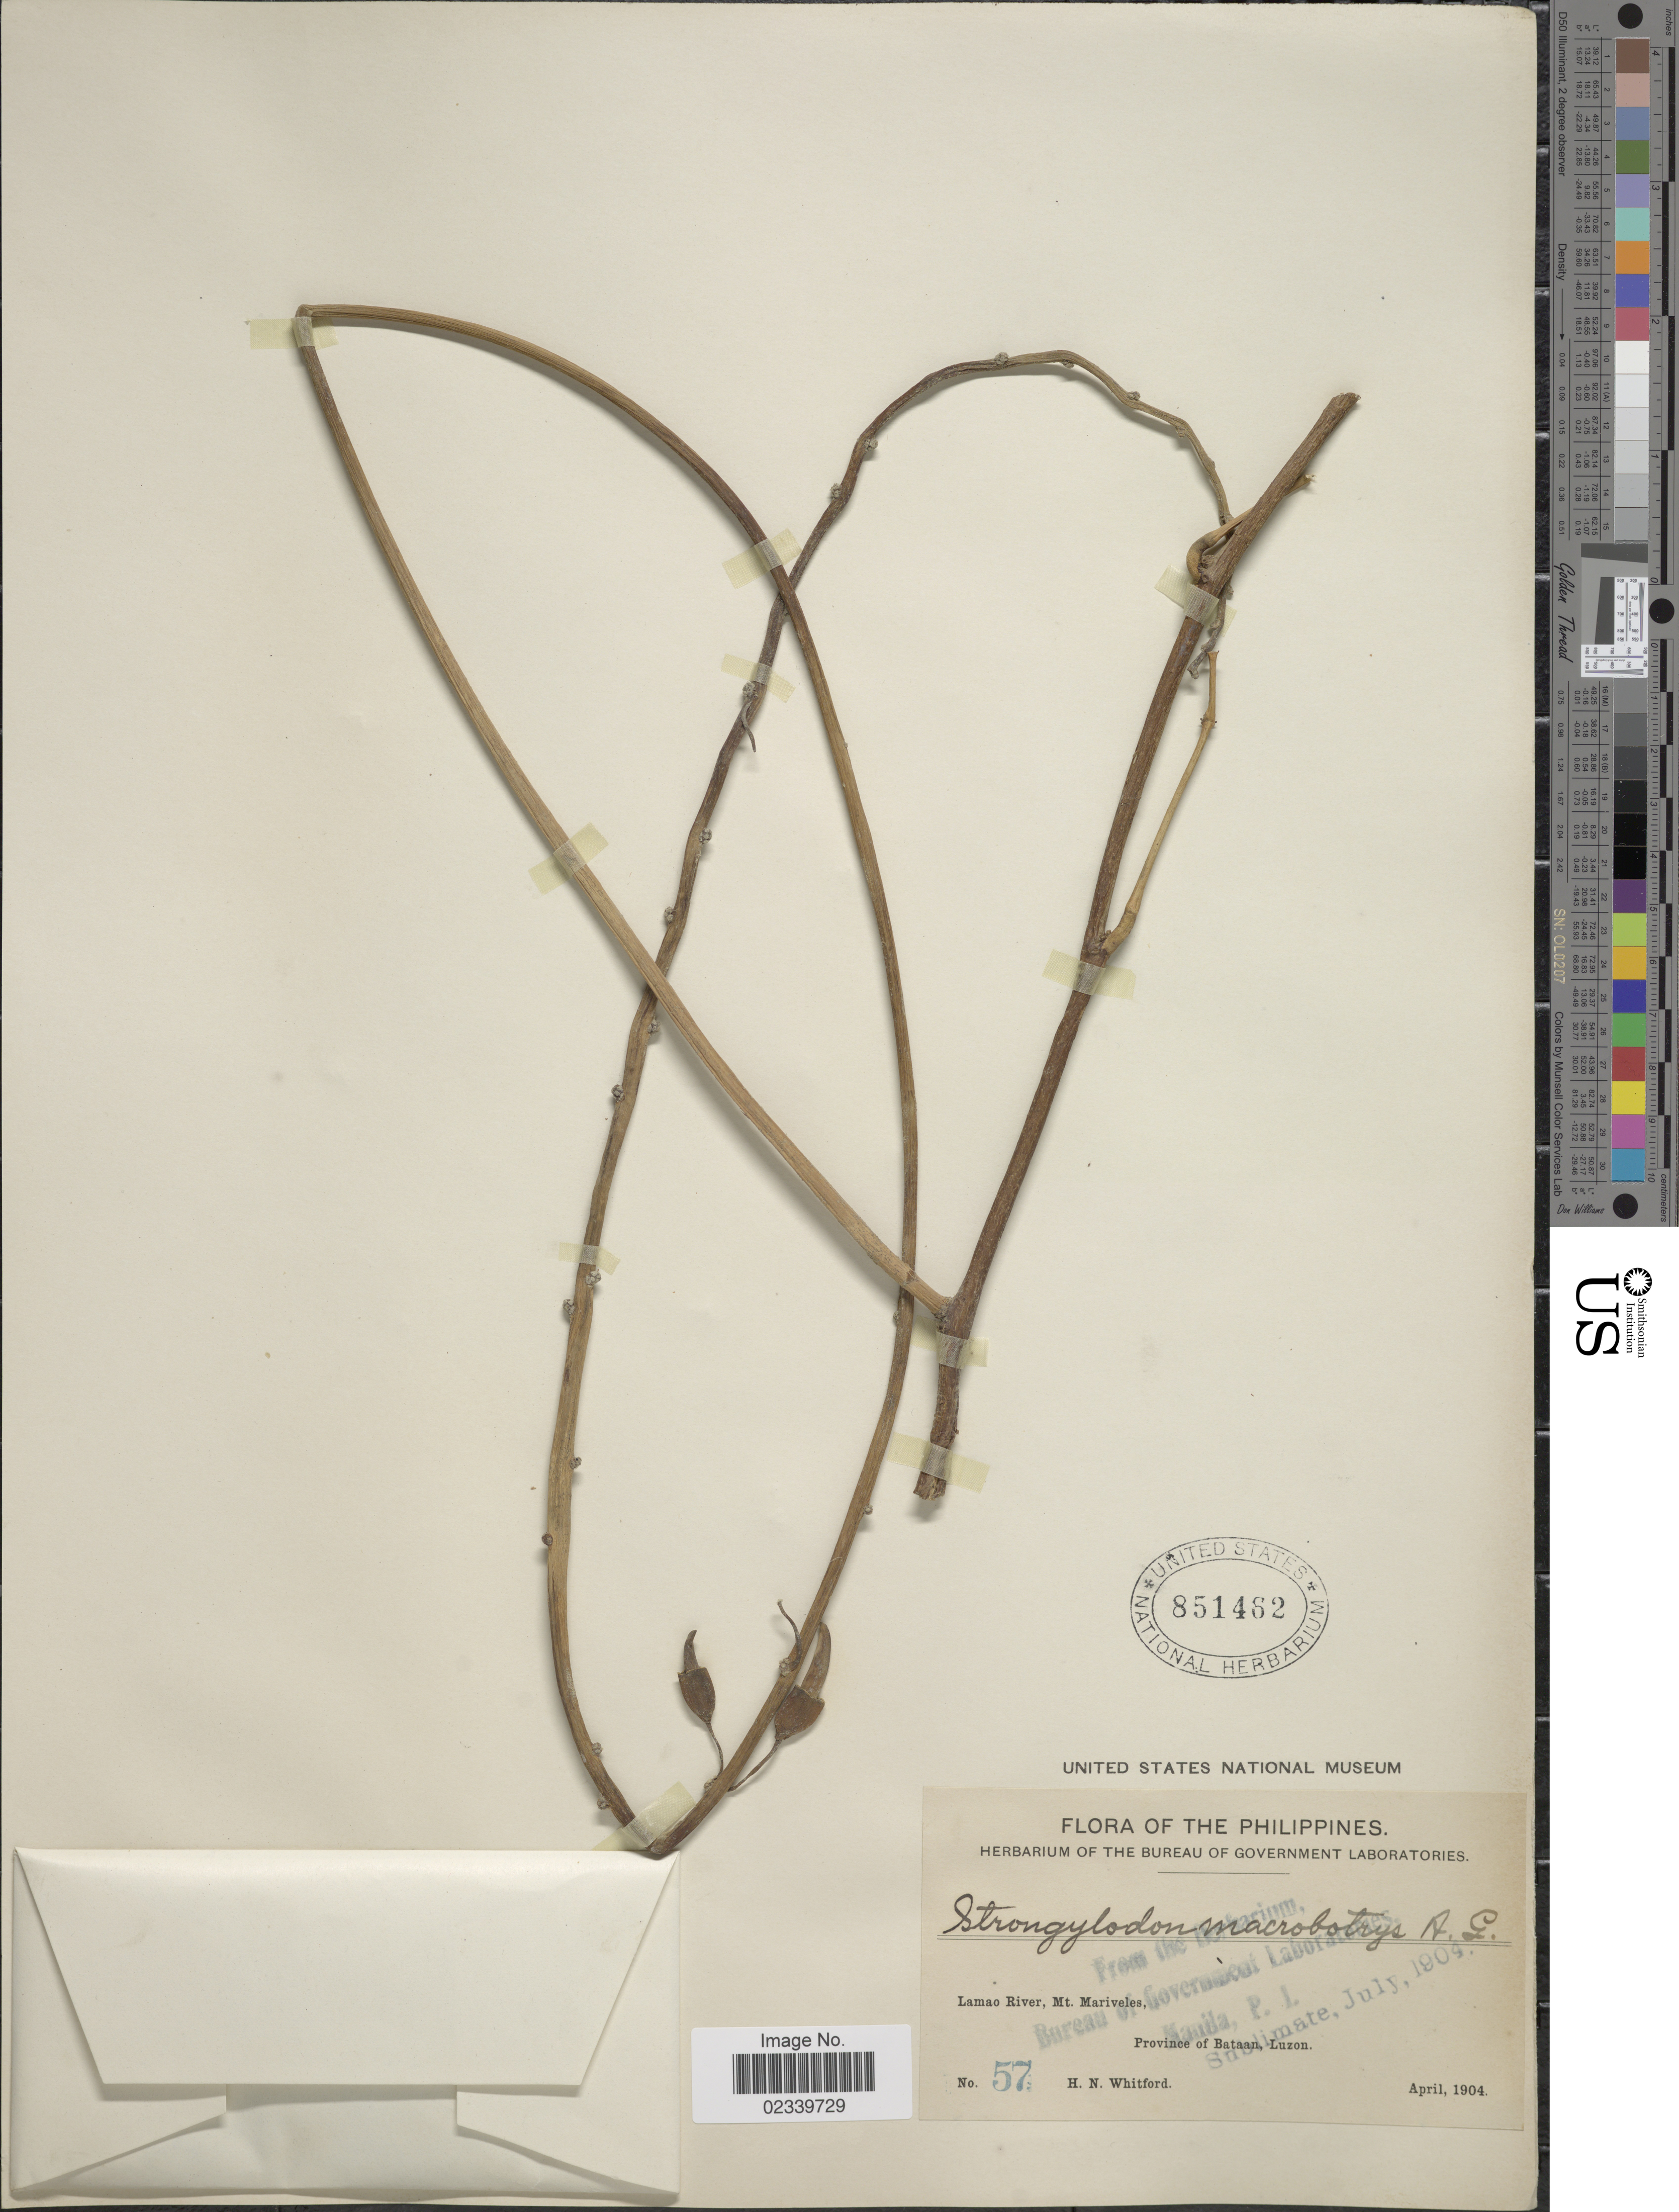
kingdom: Plantae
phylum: Tracheophyta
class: Magnoliopsida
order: Fabales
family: Fabaceae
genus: Strongylodon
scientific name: Strongylodon macrobotrys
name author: A. Gray in Wilkes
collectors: H. N. Whitford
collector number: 57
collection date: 1904-04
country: Philippines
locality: Lamao River, Mt. Mariveles.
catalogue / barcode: US 851462